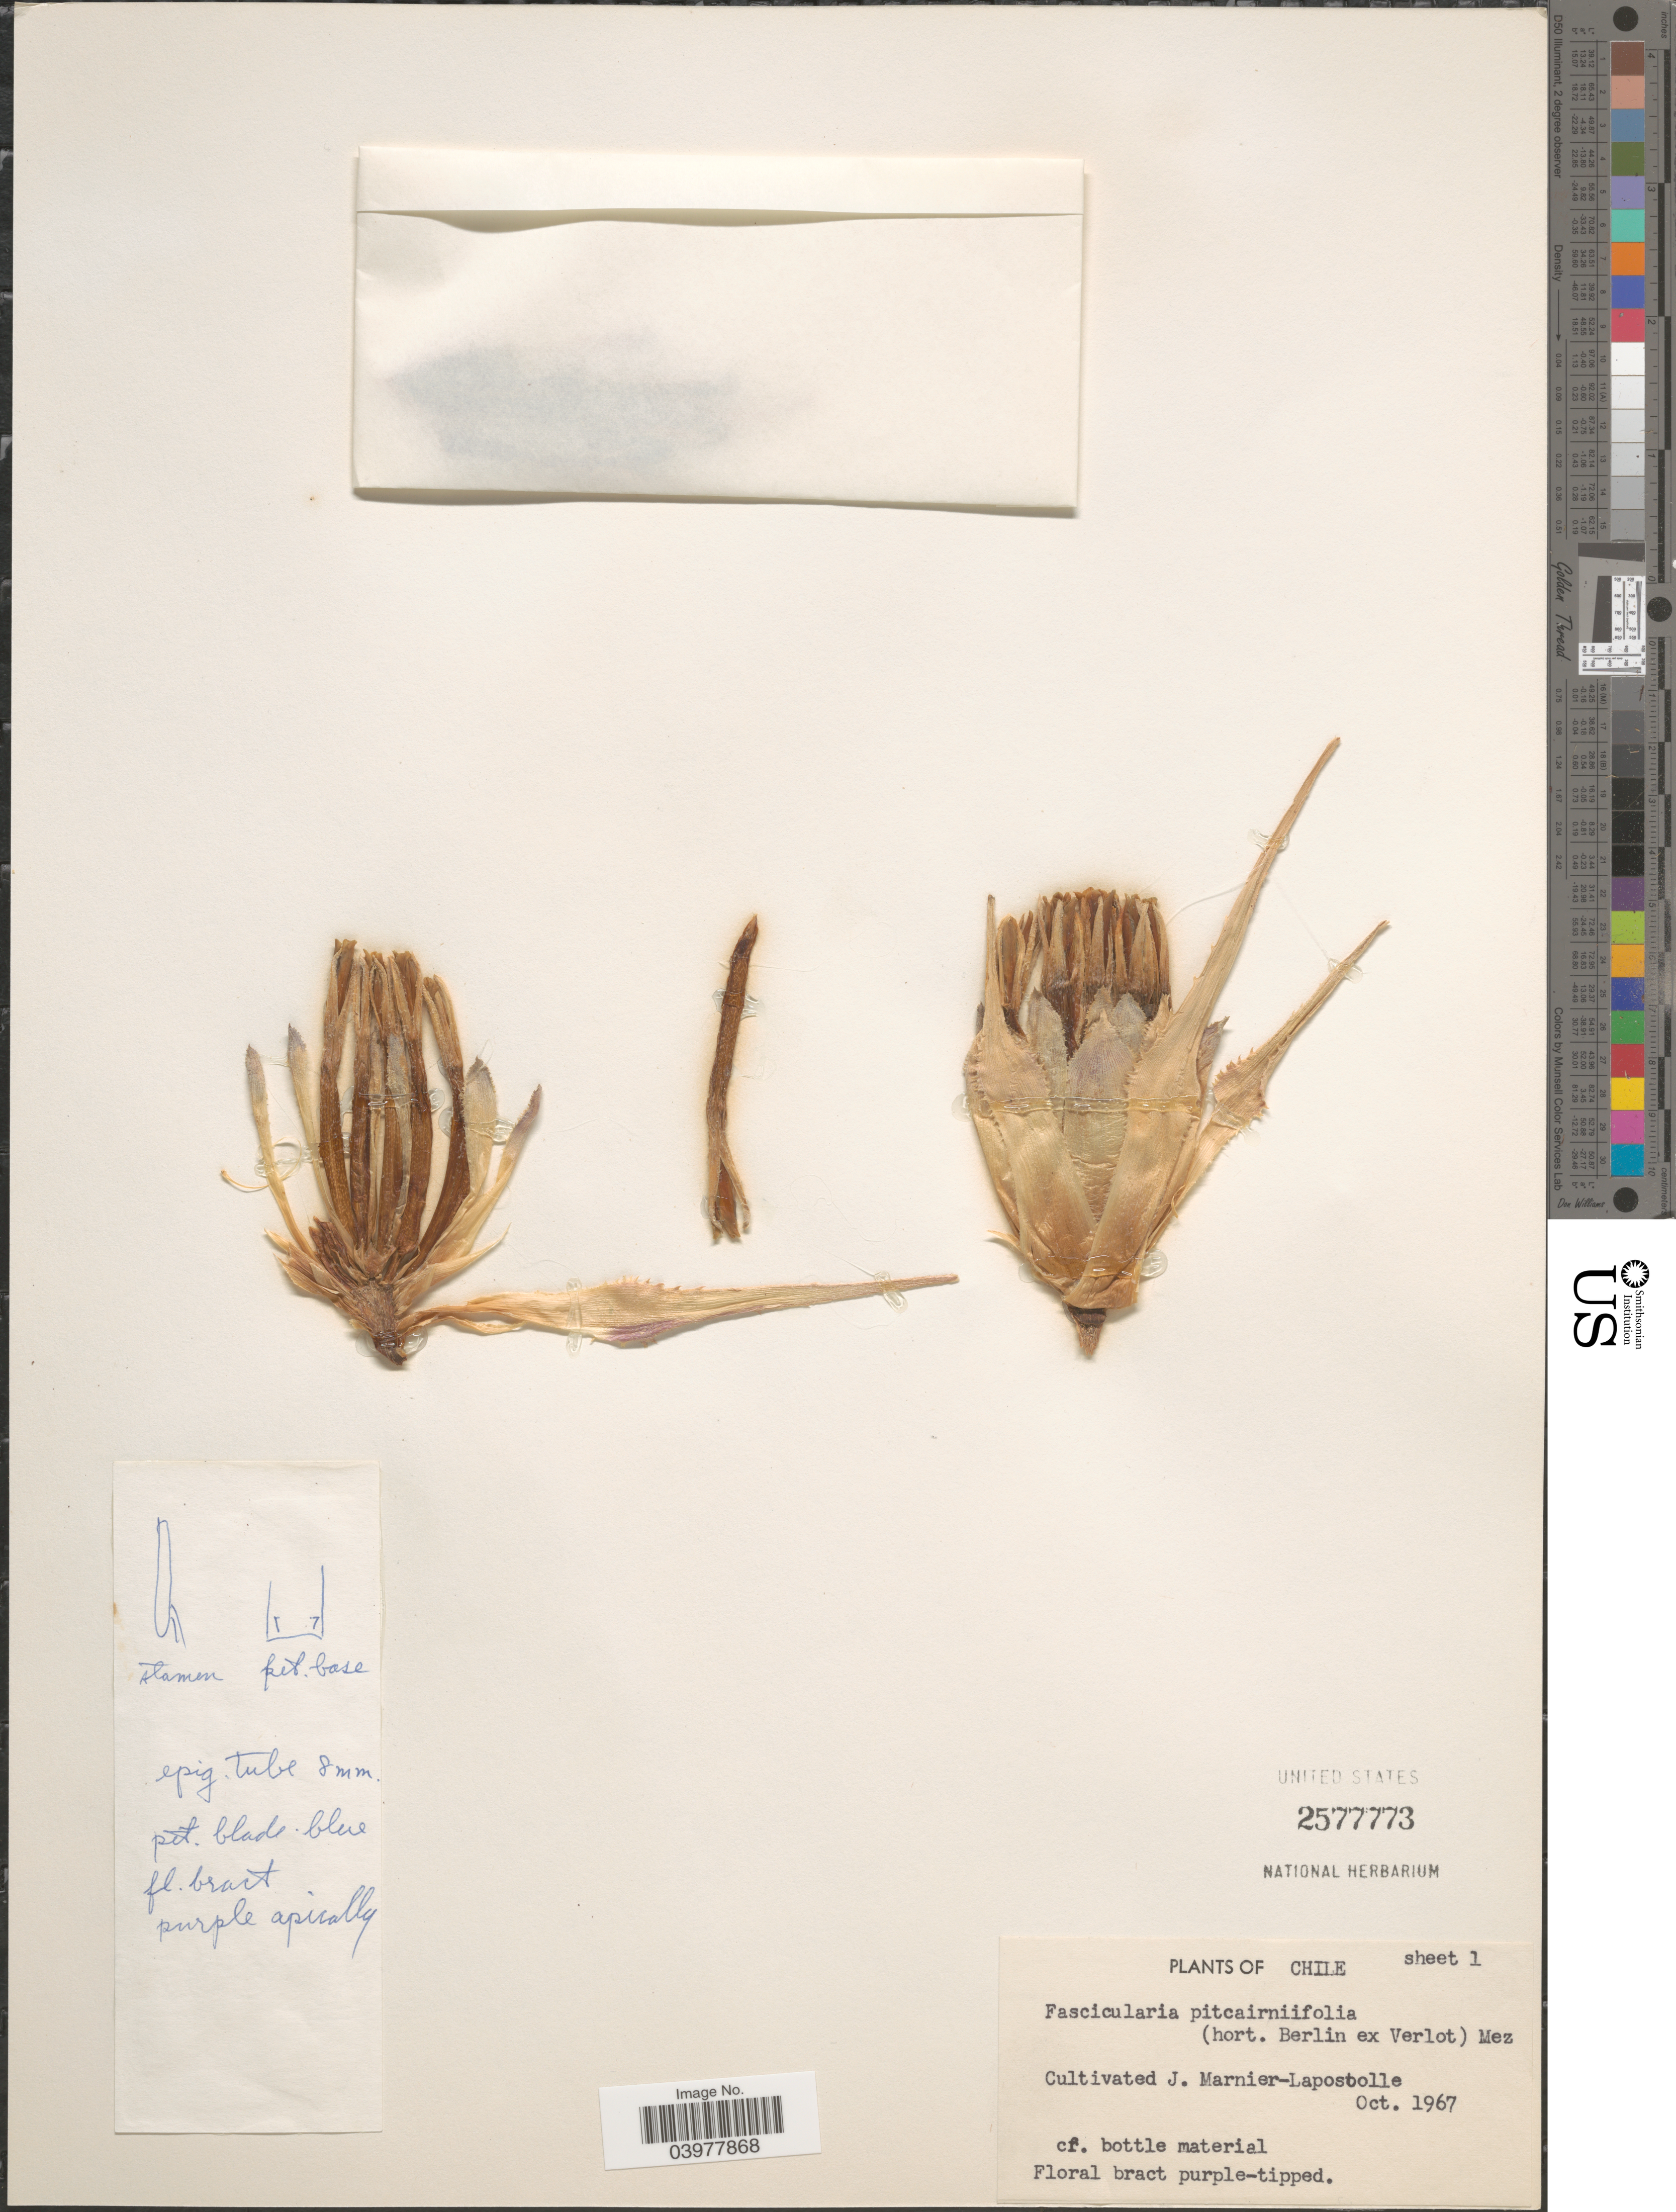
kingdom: Plantae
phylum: Tracheophyta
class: Liliopsida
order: Poales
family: Bromeliaceae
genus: Fascicularia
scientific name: Fascicularia bicolor subsp. bicolor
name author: (Ruiz & Pav.) Mez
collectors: J. Marnier-Lapostolle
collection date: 1967-10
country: Chile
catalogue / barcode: US 2577773